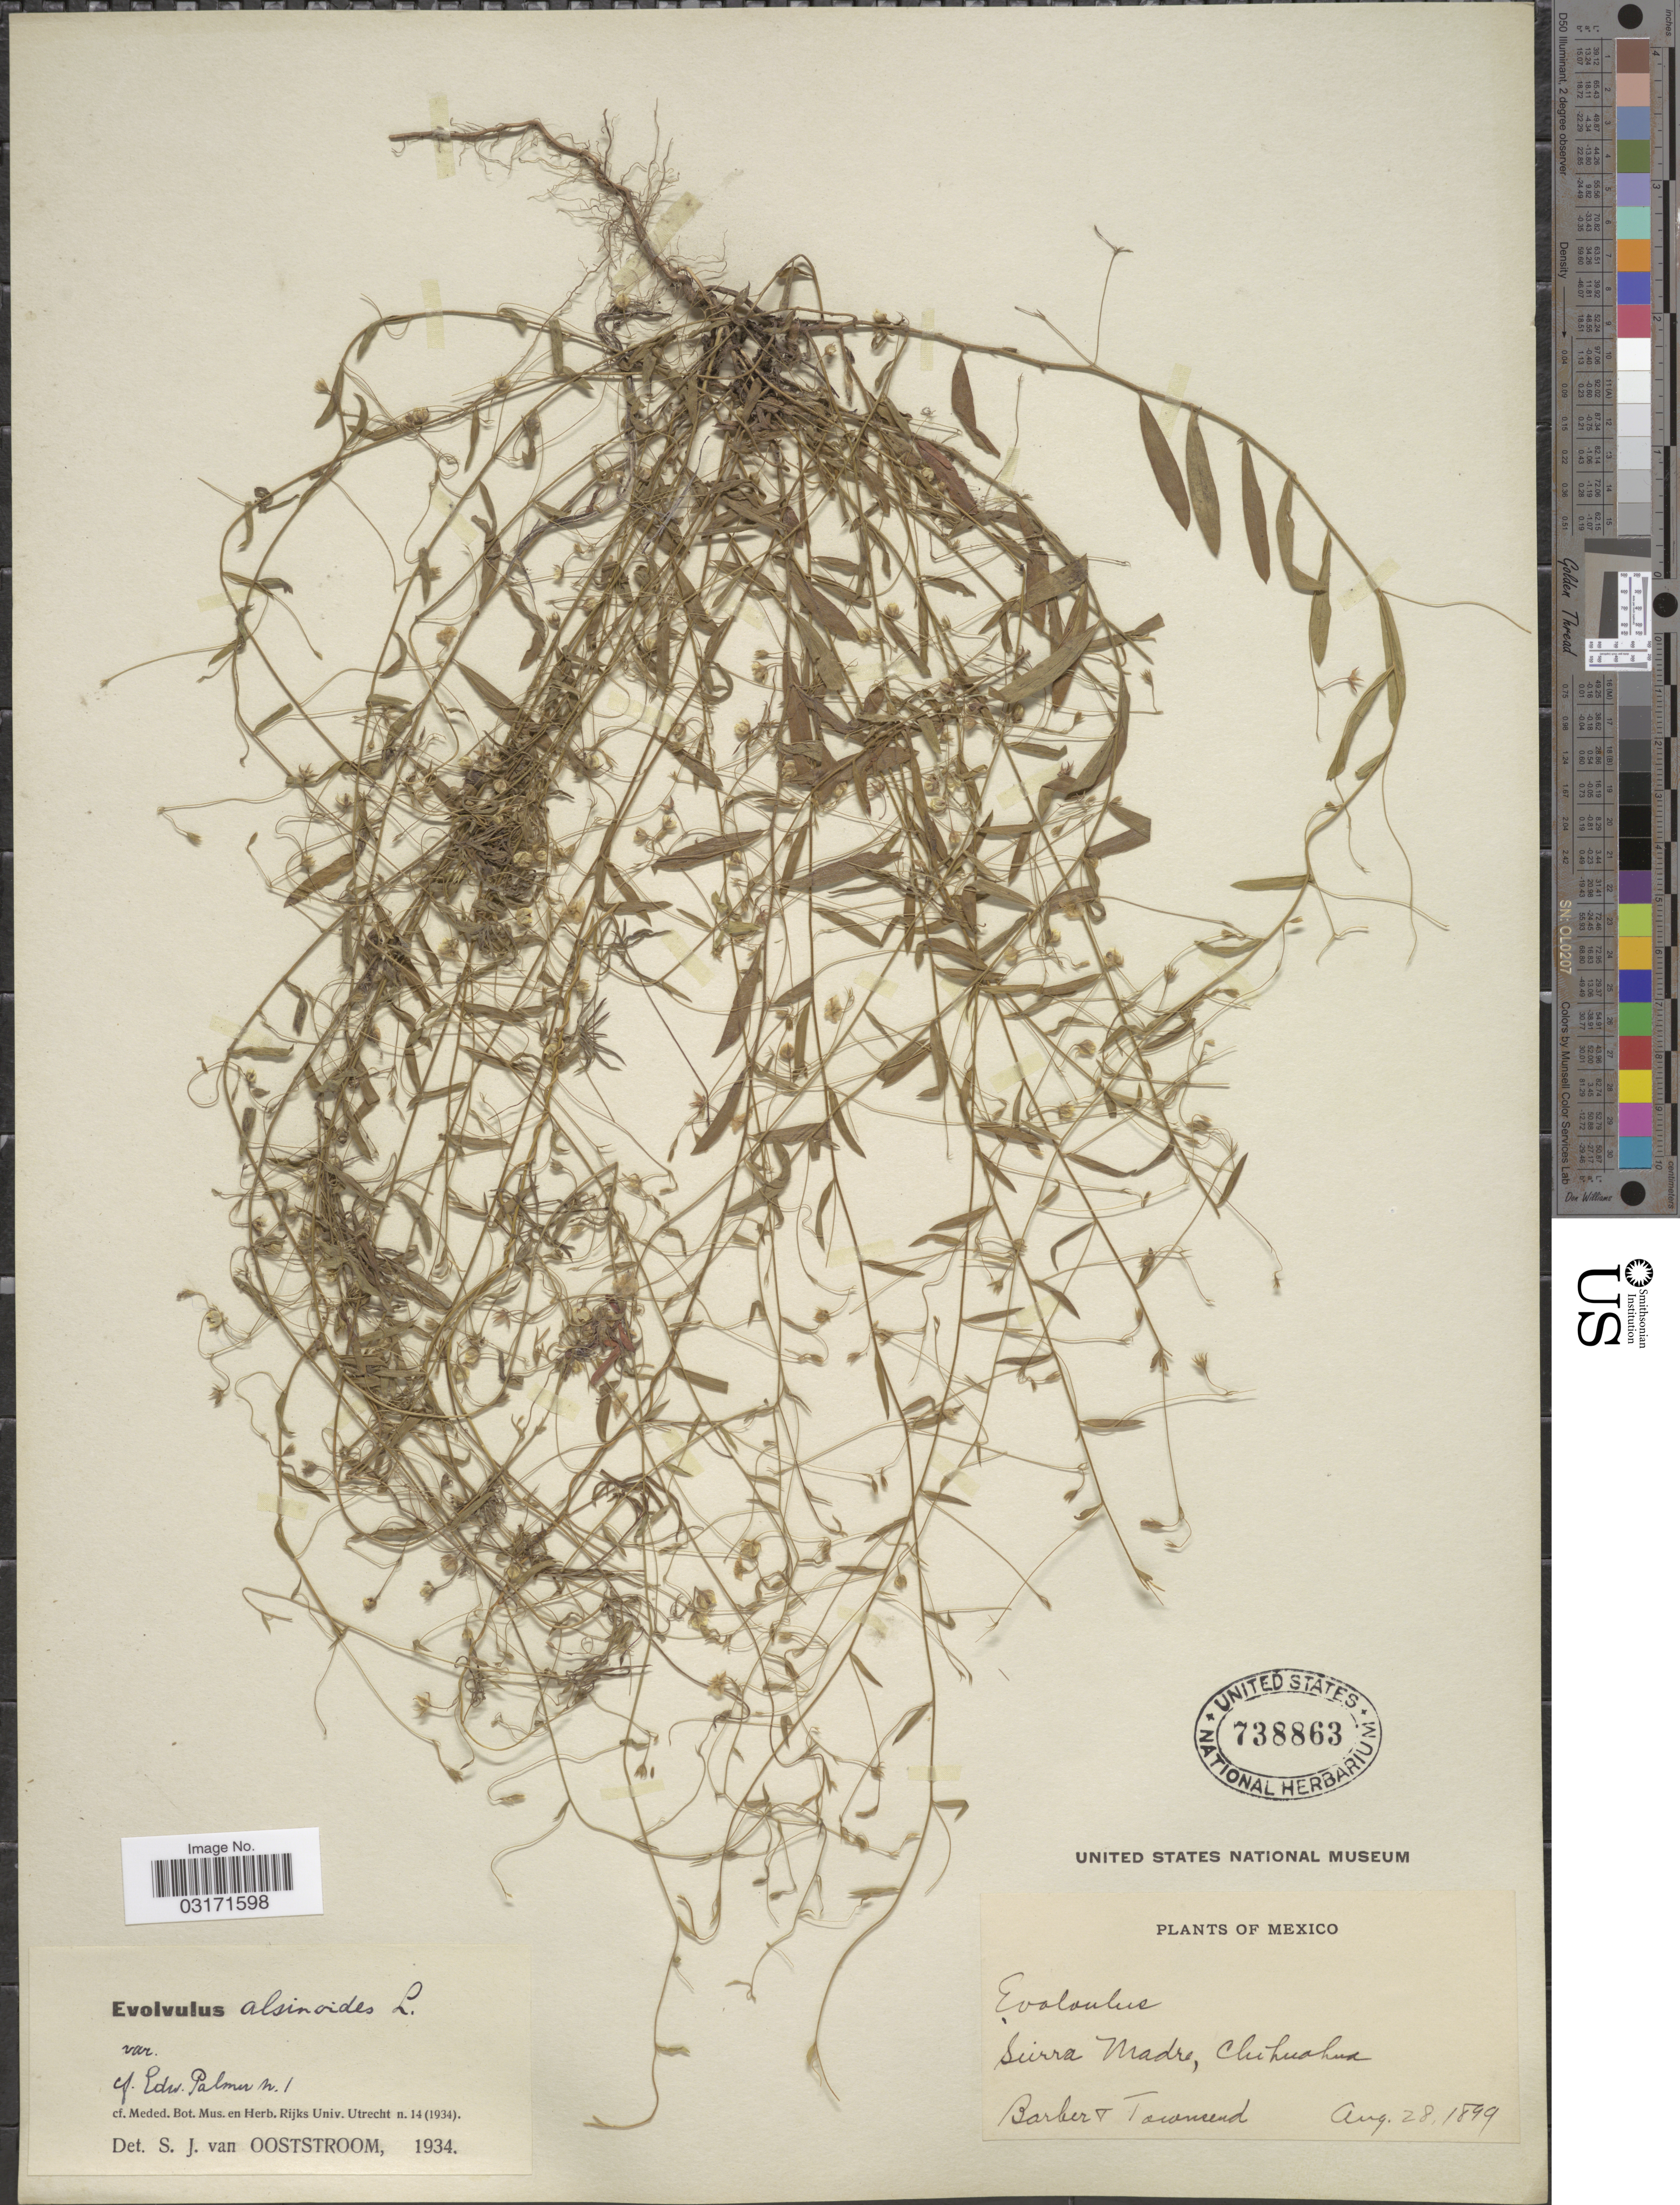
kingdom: Plantae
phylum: Tracheophyta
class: Magnoliopsida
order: Solanales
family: Convolvulaceae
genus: Evolvulus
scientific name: Evolvulus alsinoides var. acapulcensis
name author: (Willd. ex Schult.) Ooststr.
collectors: -. Barber & Townsend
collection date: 1899-08-28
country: Mexico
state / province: Chihuahua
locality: Sierra Madre.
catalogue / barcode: US 738863